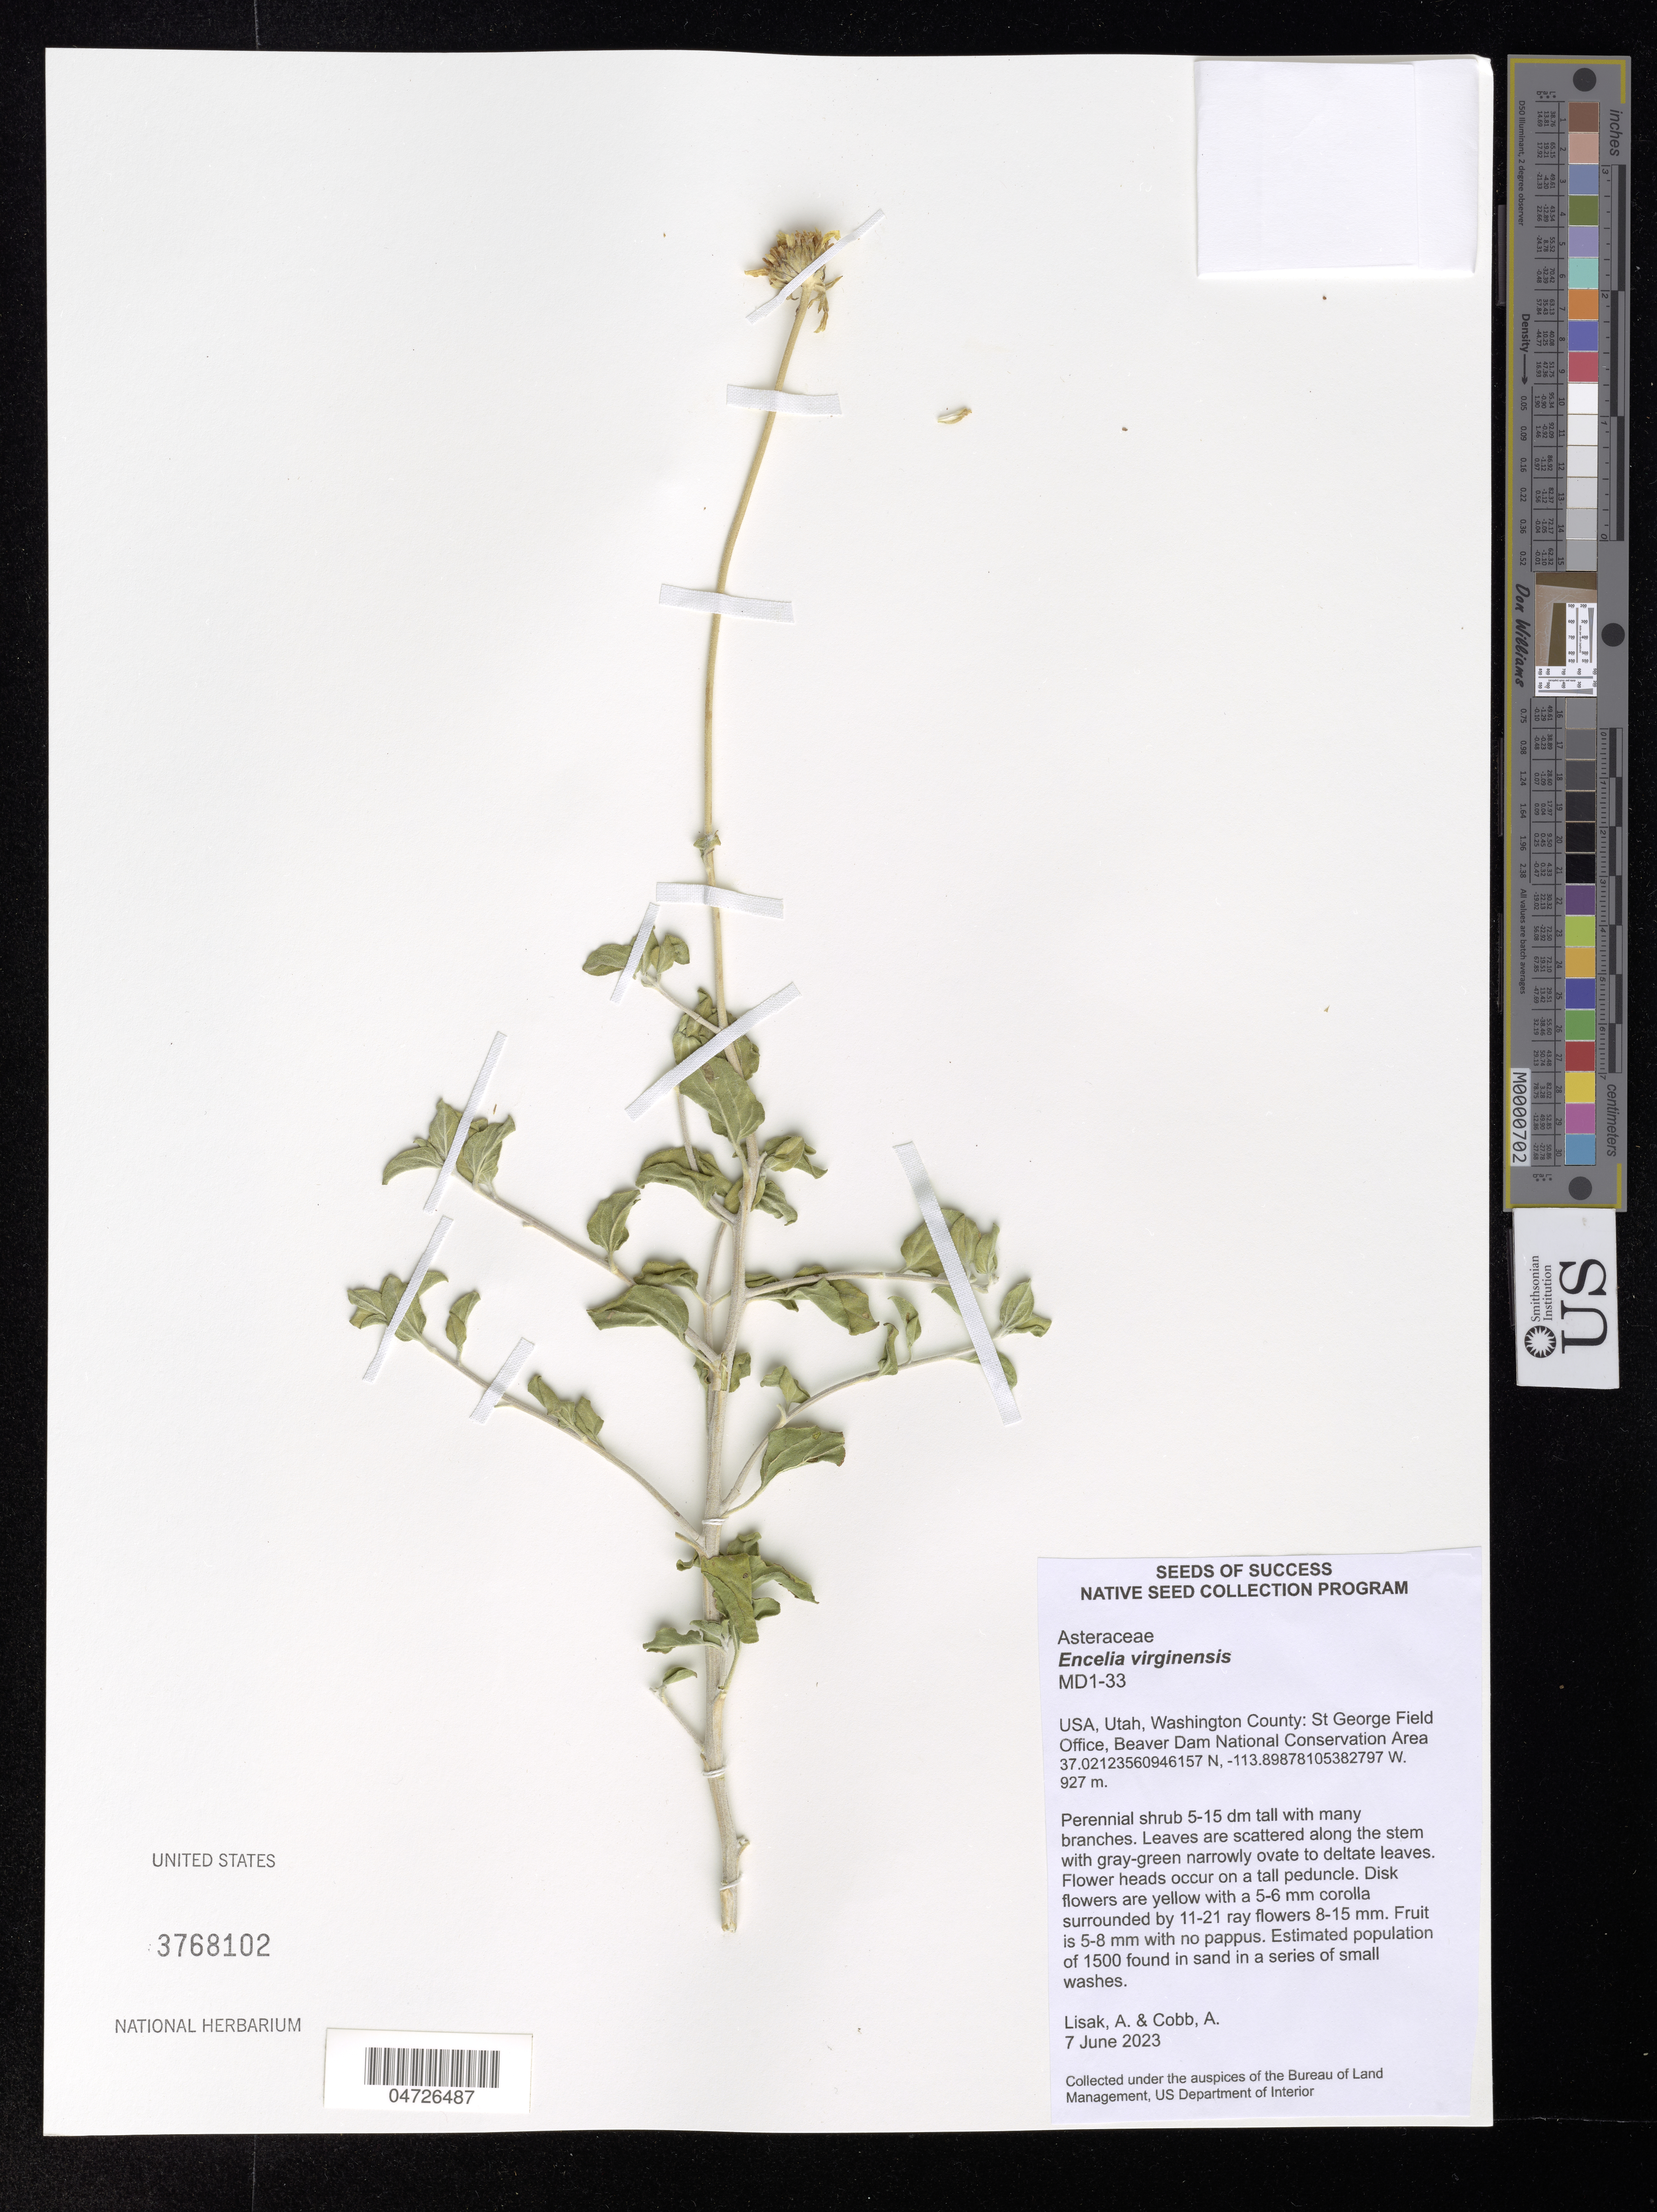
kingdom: Plantae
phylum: Tracheophyta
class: Magnoliopsida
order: Asterales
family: Asteraceae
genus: Encelia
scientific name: Encelia virginensis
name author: A. Nelson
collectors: A. Lisak & A. Cobb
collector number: MD1-33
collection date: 2023-06-07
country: United States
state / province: Utah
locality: Washington County: St George Field Office, Beaver Dam National Conservation Area.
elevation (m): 927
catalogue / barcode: US 3768102